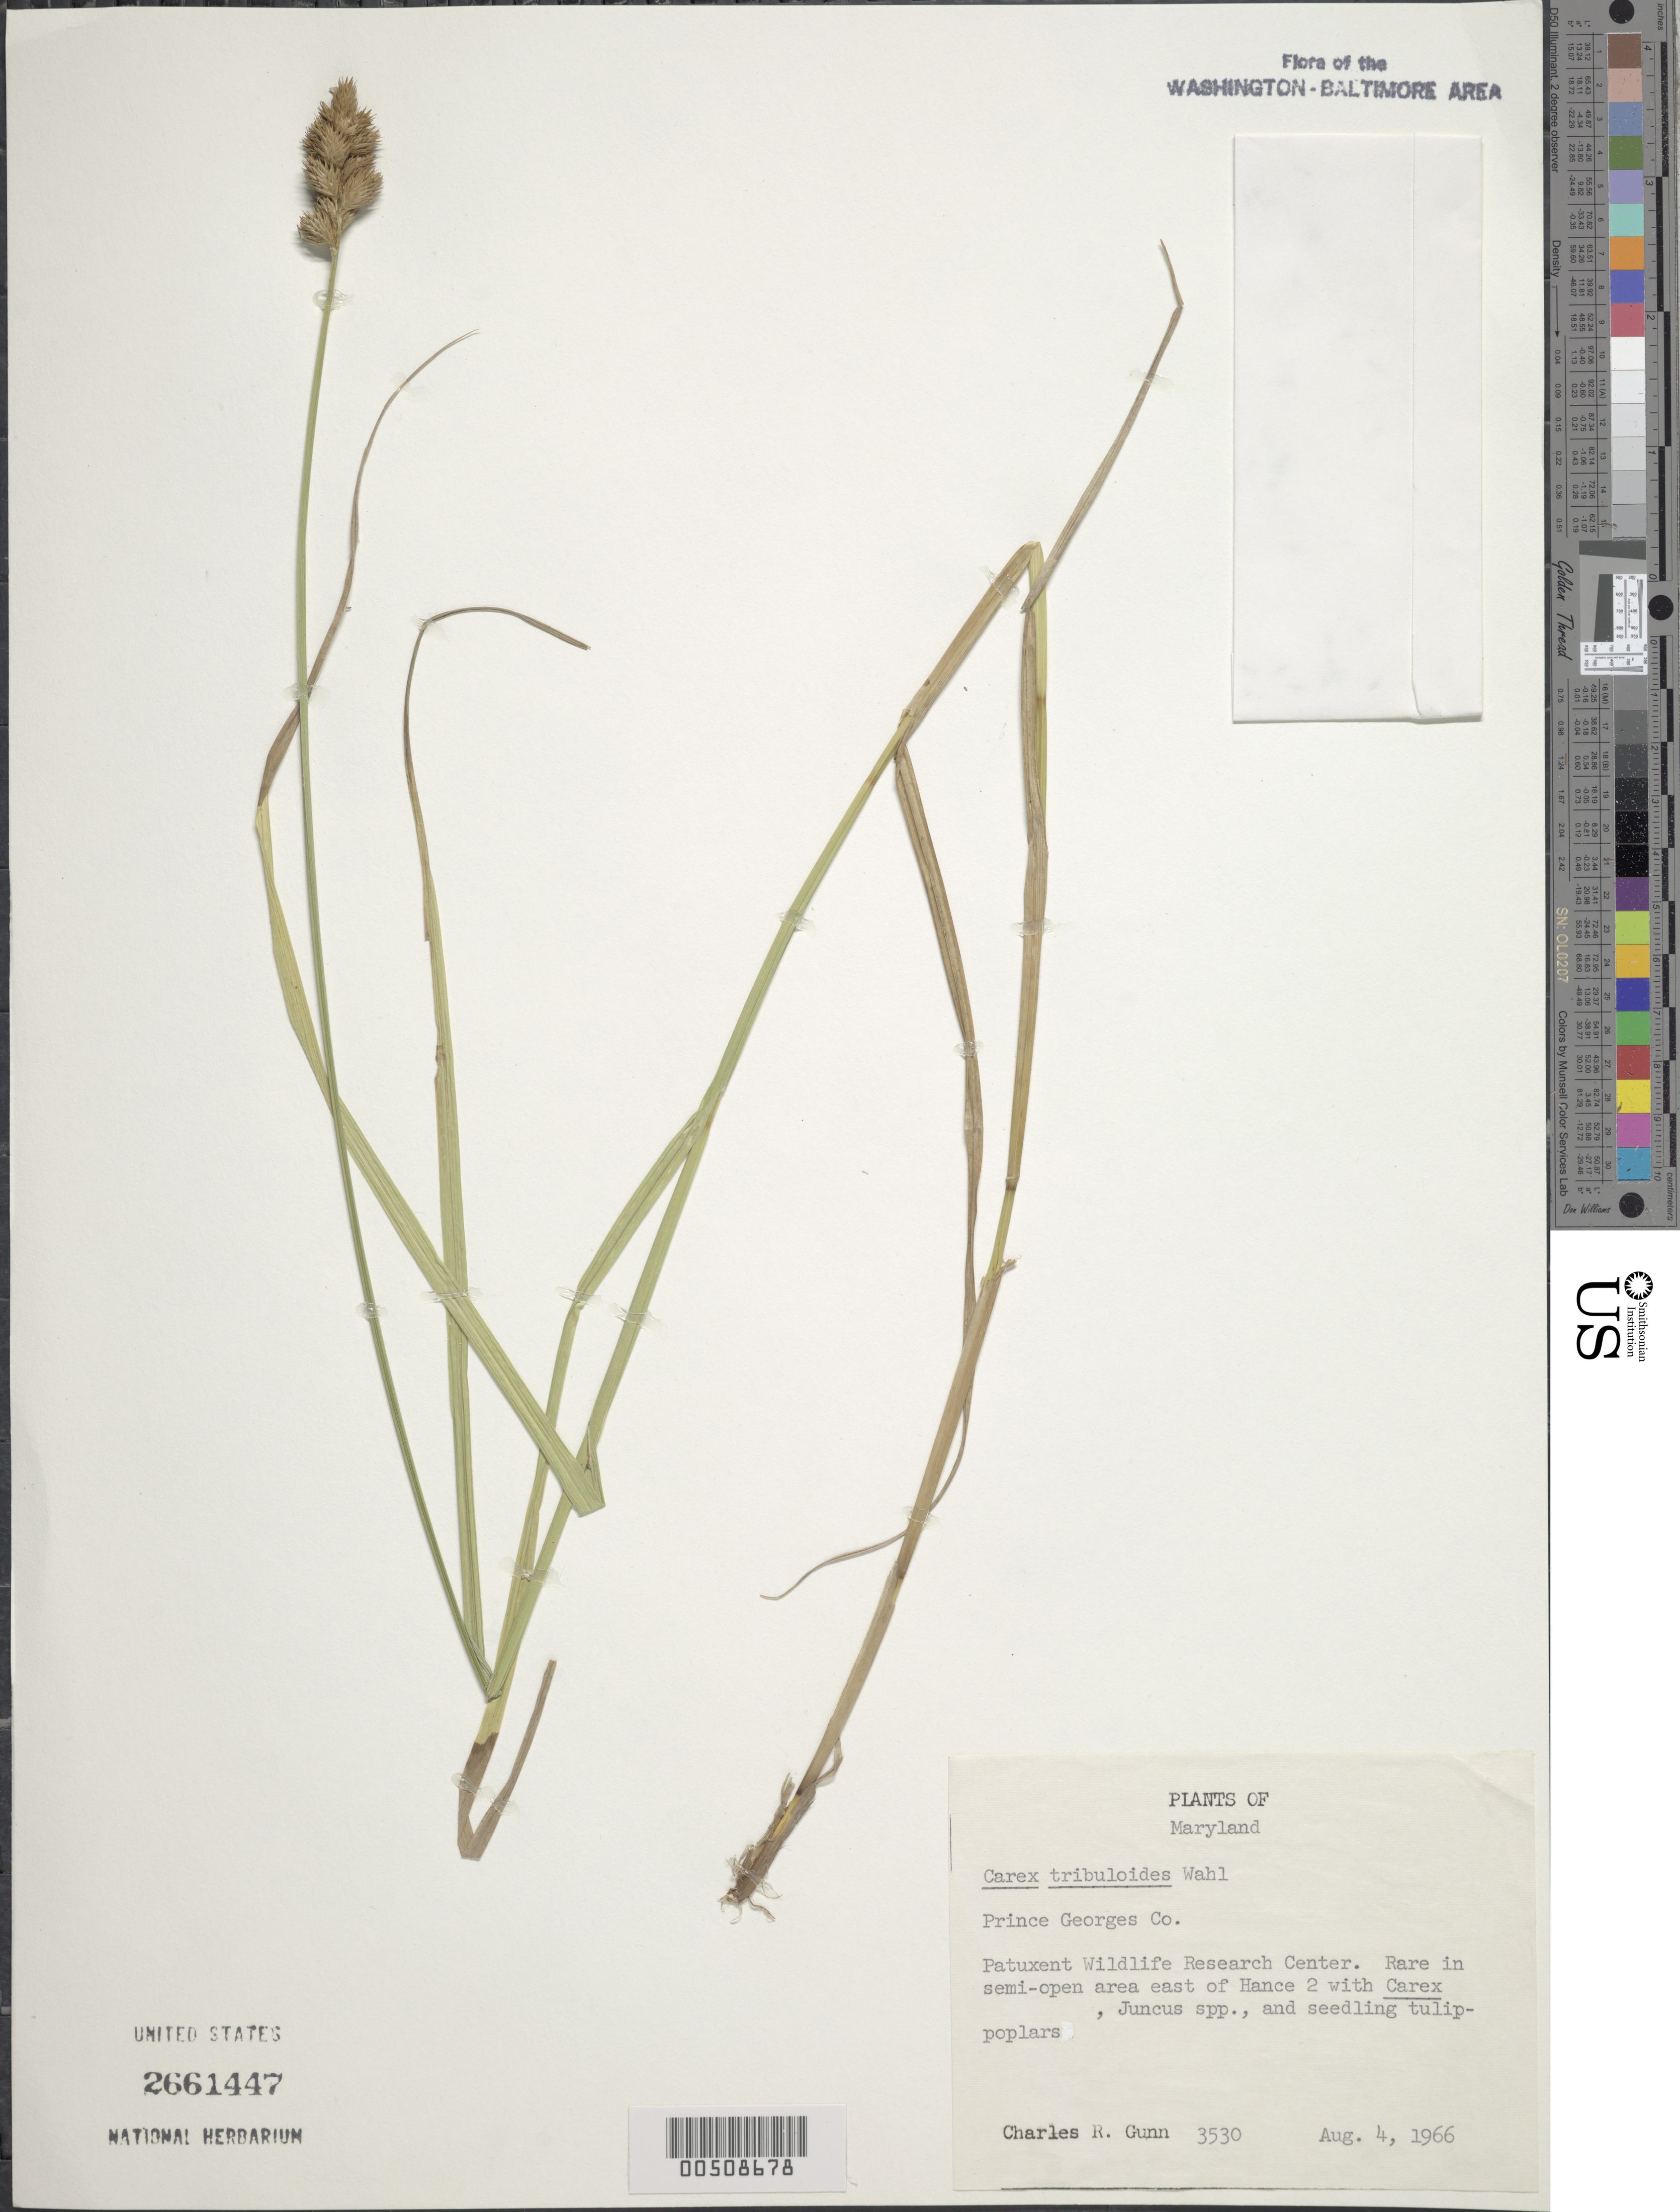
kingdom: Plantae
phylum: Tracheophyta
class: Liliopsida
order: Poales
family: Cyperaceae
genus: Carex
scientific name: Carex tribuloides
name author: Wahlenb.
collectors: C. R. Gunn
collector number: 3530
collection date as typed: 04 Aug 1966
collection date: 1966-08-04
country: United States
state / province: Maryland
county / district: Prince George's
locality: Patuxent Wildlife Research Center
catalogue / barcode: US 2661447